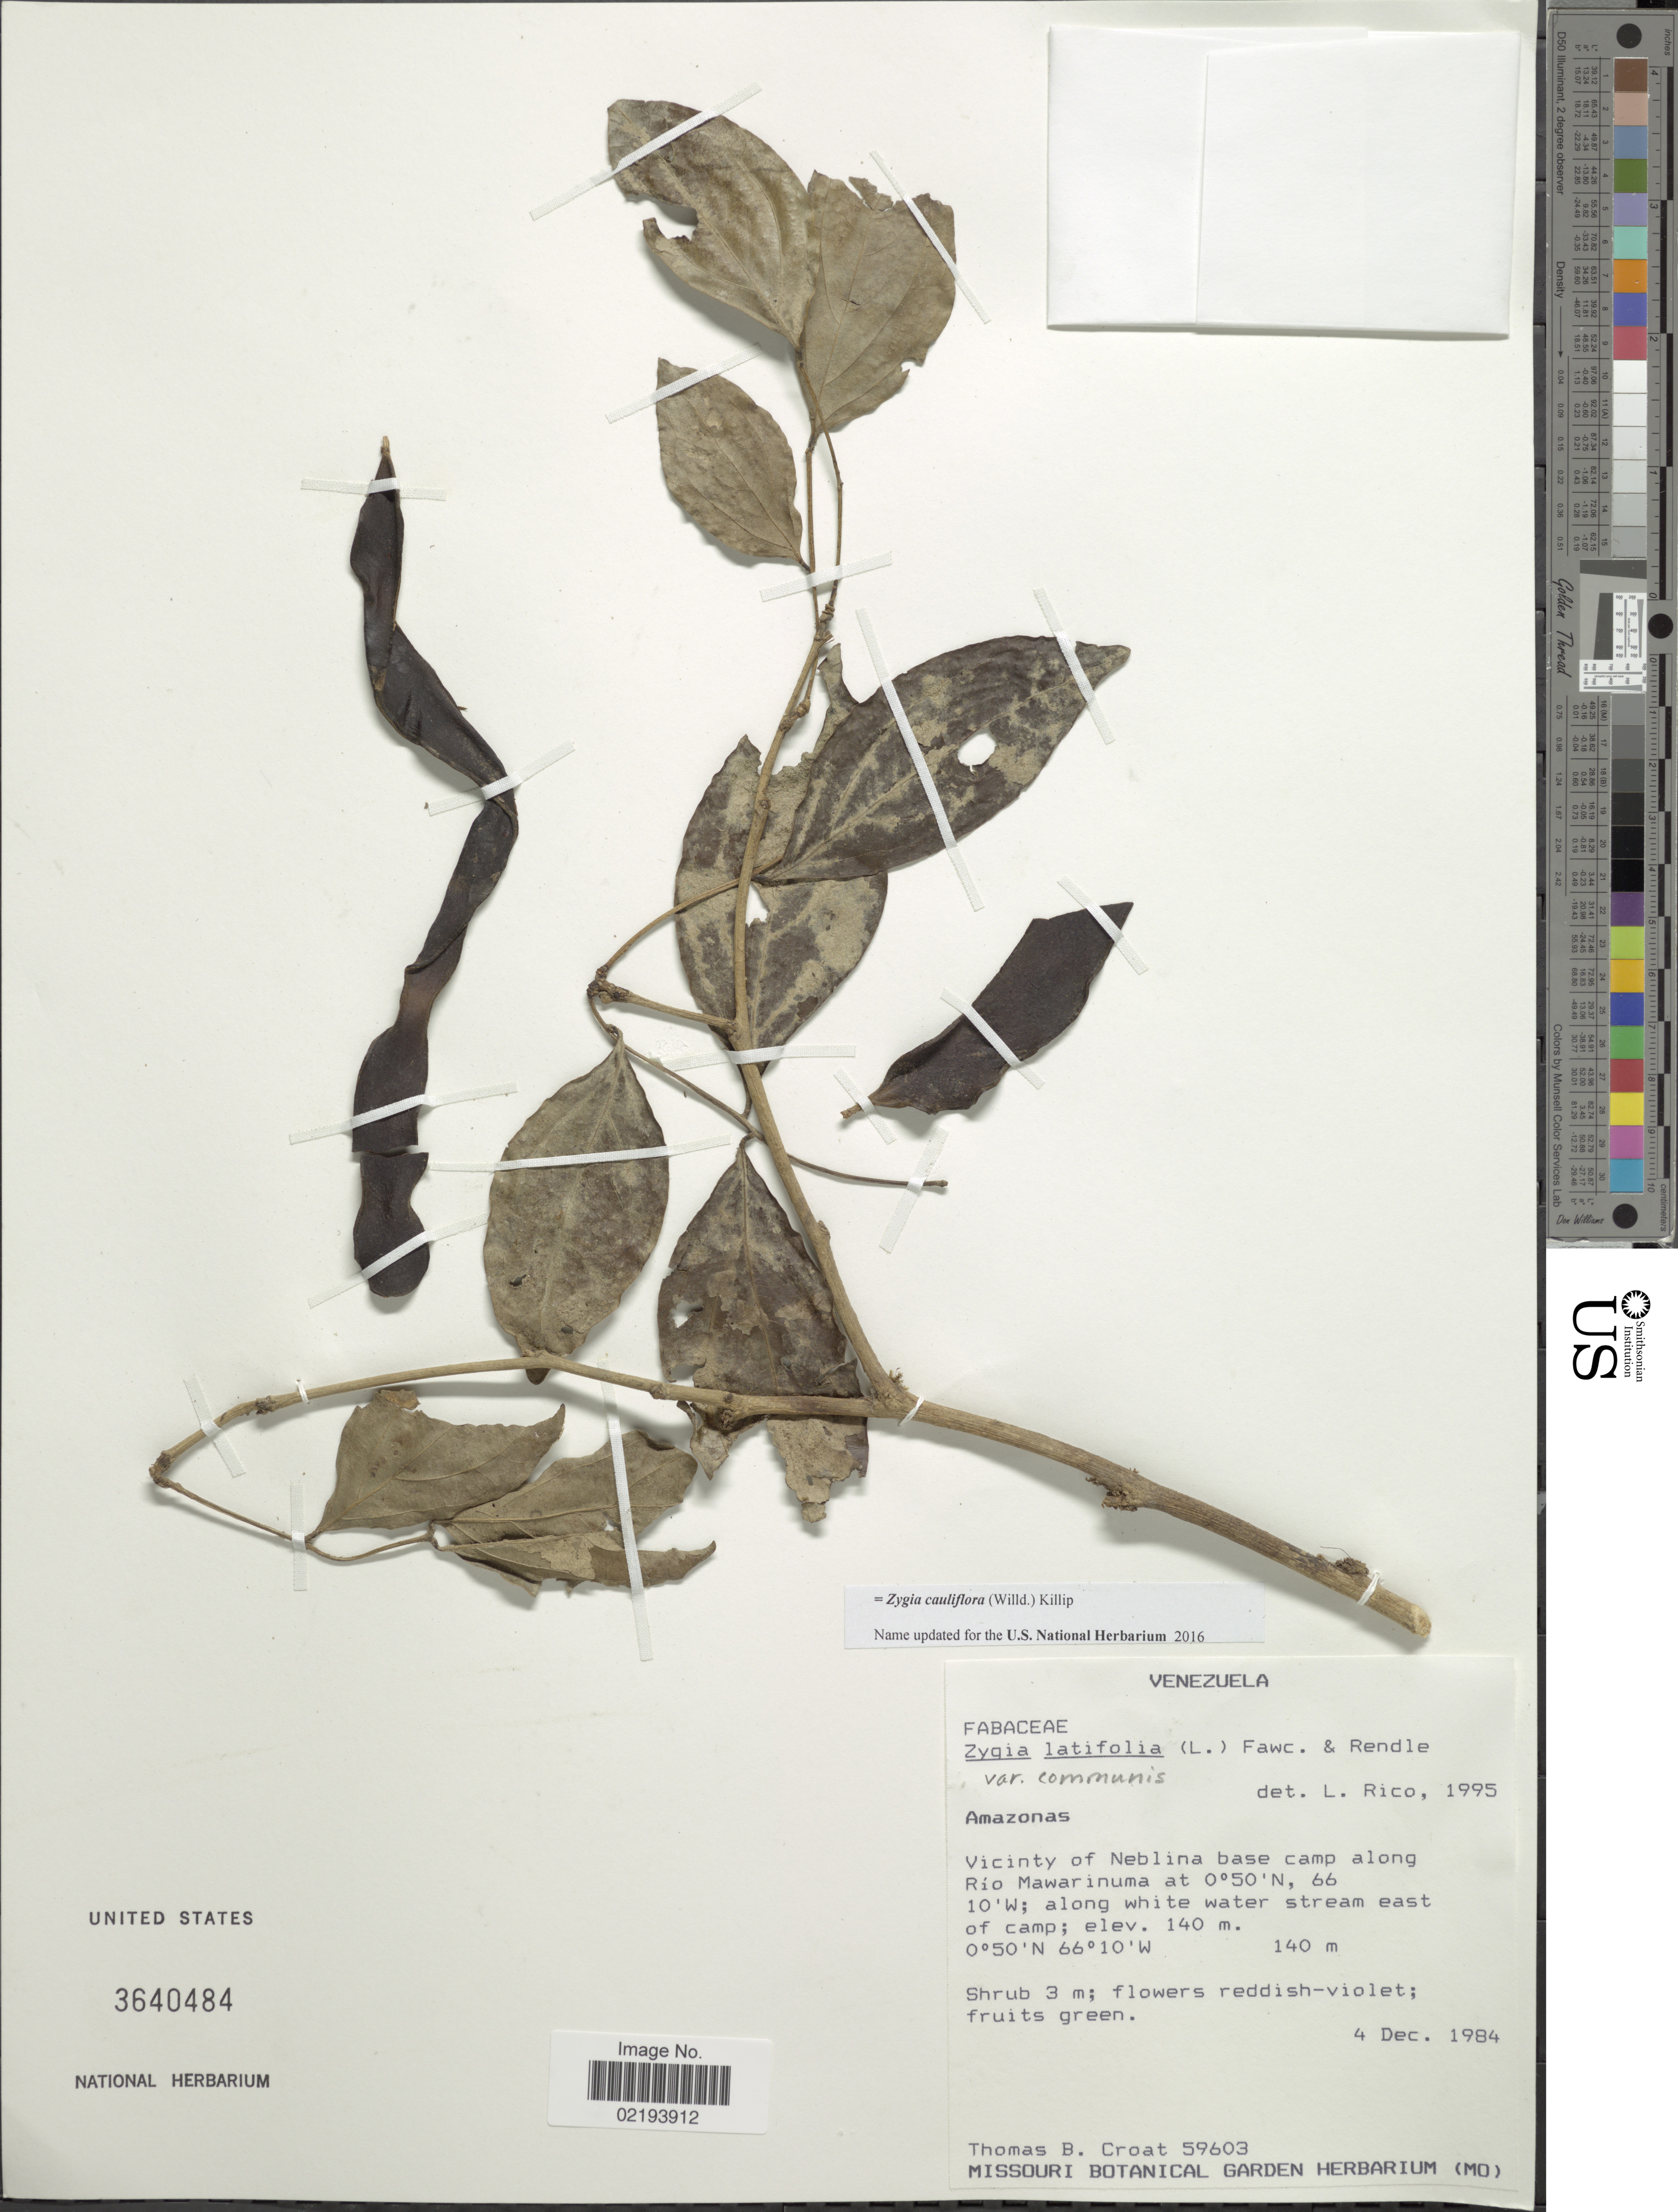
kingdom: Plantae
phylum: Tracheophyta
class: Magnoliopsida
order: Fabales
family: Fabaceae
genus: Zygia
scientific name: Zygia cauliflora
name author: (Willd.) Killip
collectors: T. B. Croat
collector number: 59603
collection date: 1984-12-04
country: Venezuela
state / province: Amazonas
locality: Vicinity of Neblina base camp along Río Mawarinuma; along white stream east of camp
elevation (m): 140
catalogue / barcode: US 3640484